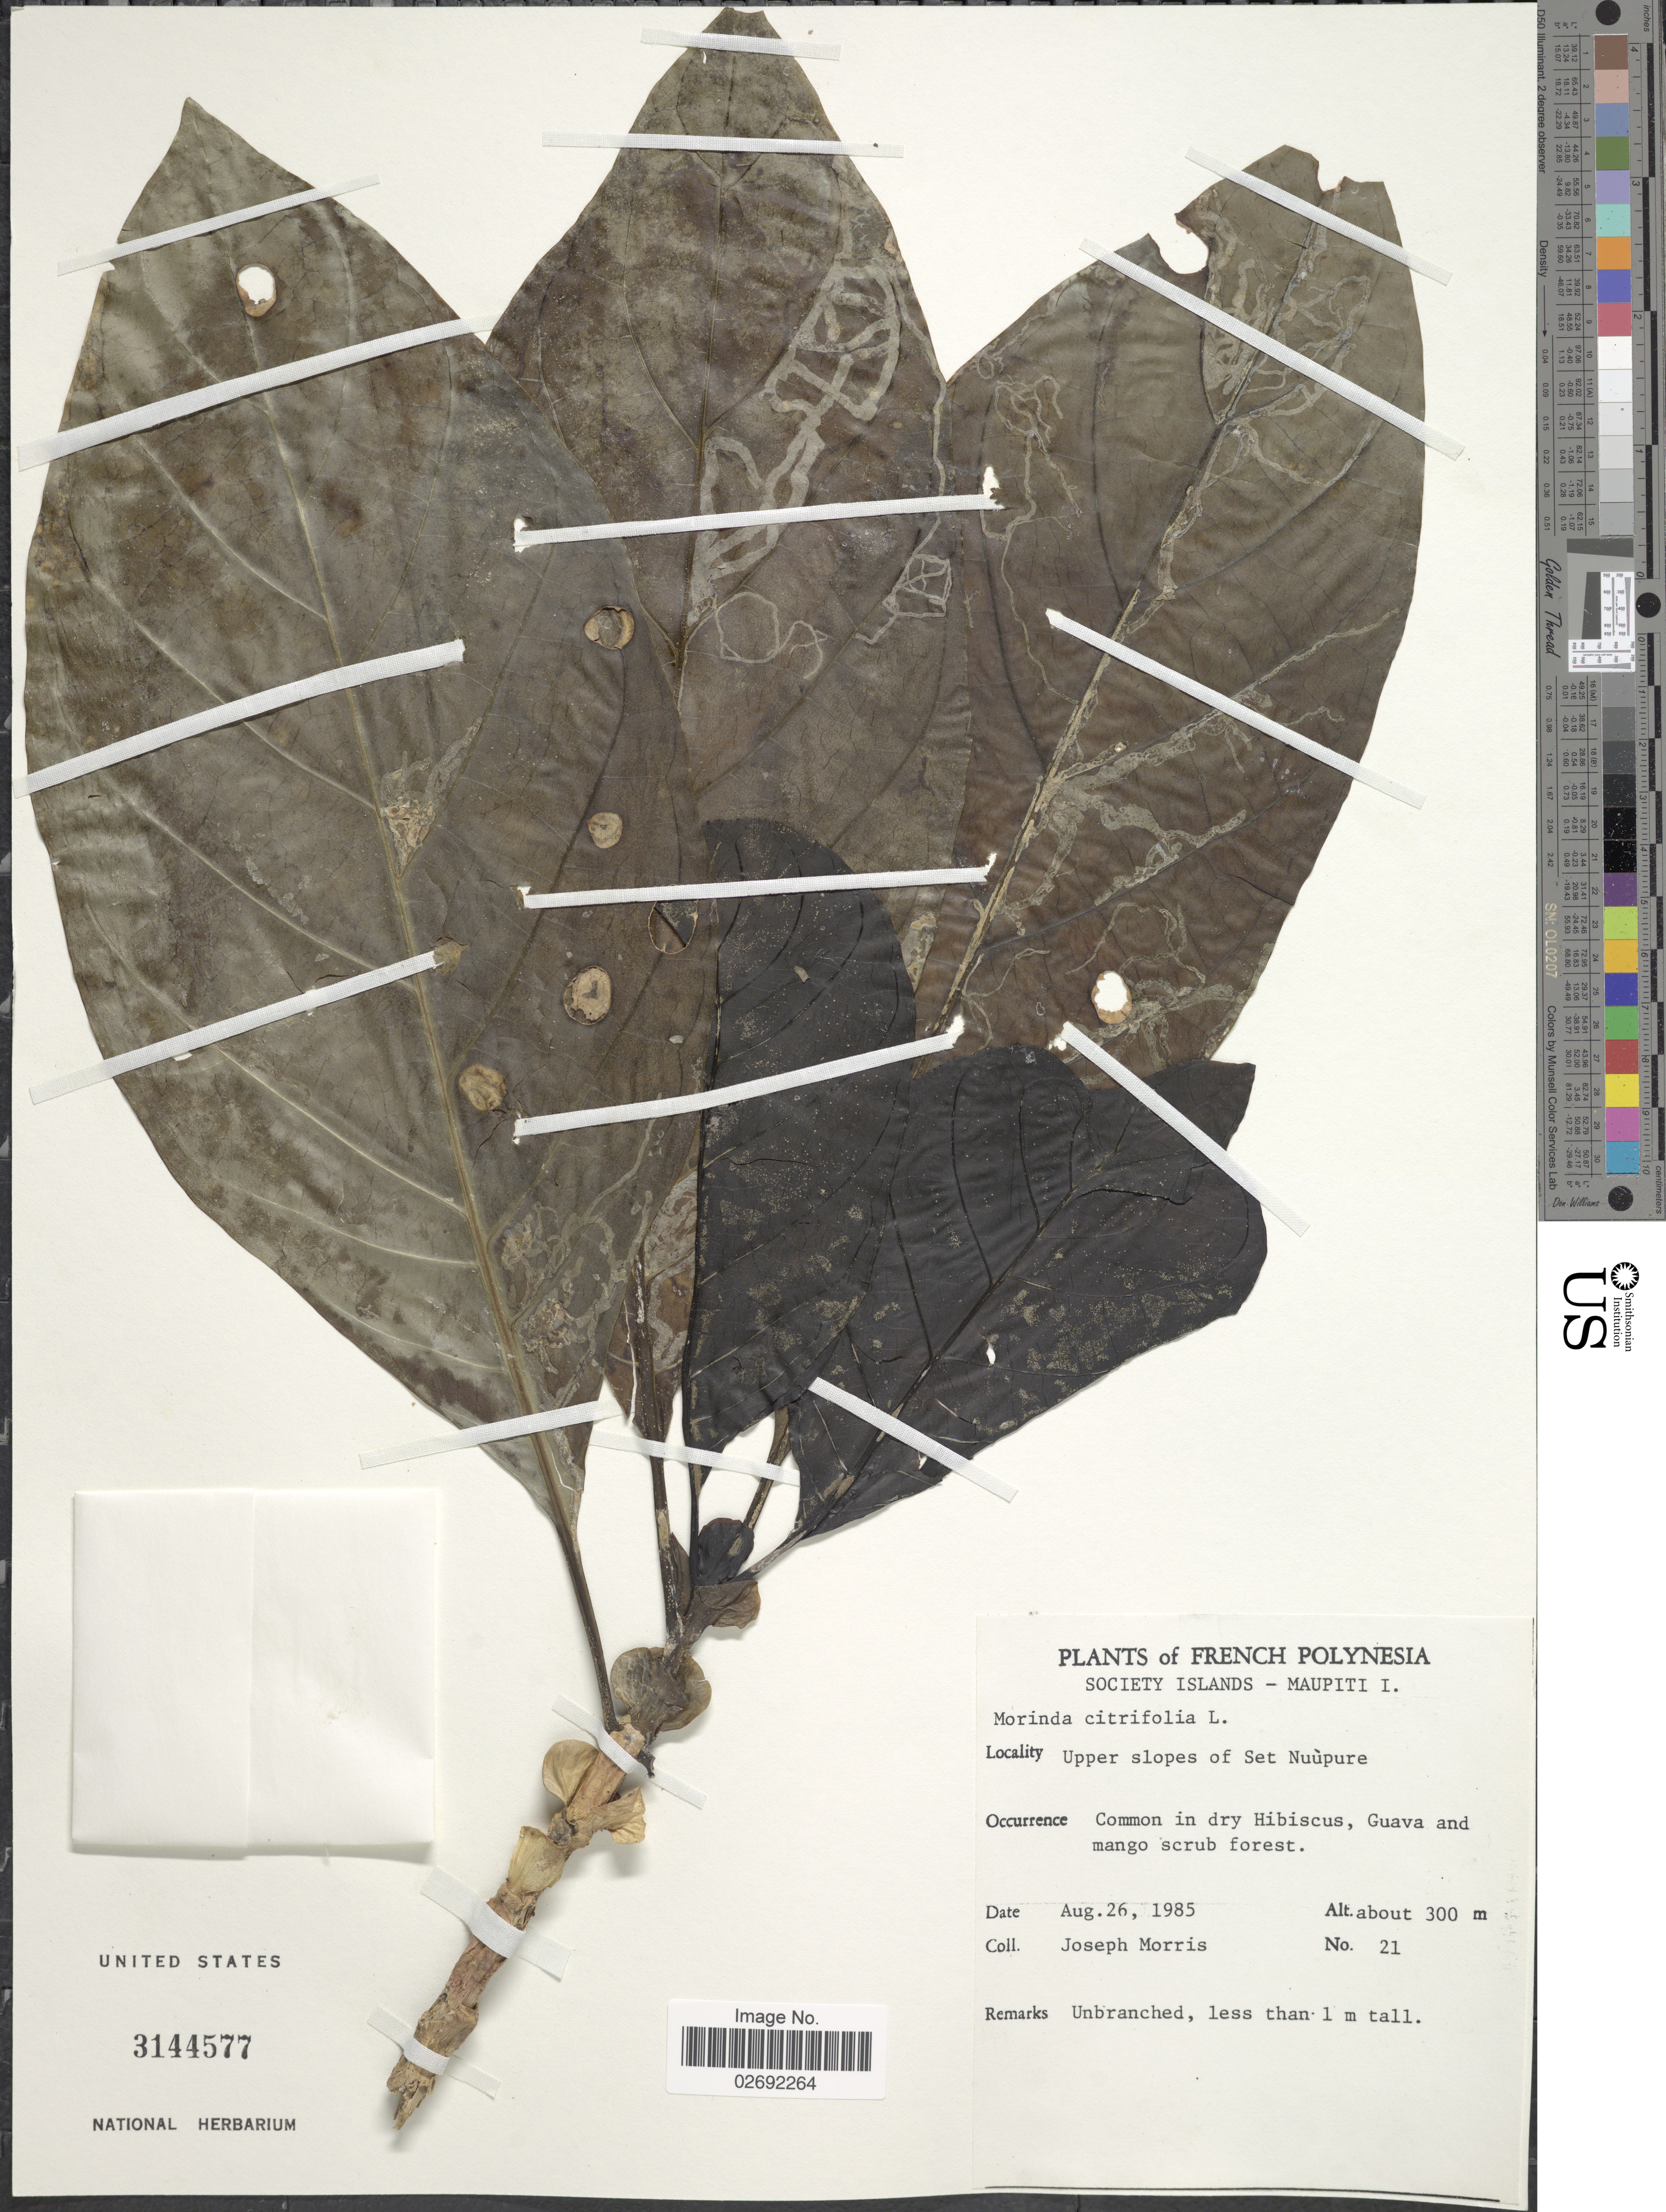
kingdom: Plantae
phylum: Tracheophyta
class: Magnoliopsida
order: Gentianales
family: Rubiaceae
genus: Morinda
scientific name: Morinda citrifolia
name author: L.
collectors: J. Morris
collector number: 21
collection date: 1985-08-26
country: French Polynesia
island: Maupiti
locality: Society Islands - Maupiti I. Upper slopes of Set Nuupure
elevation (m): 300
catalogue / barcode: US 3144577